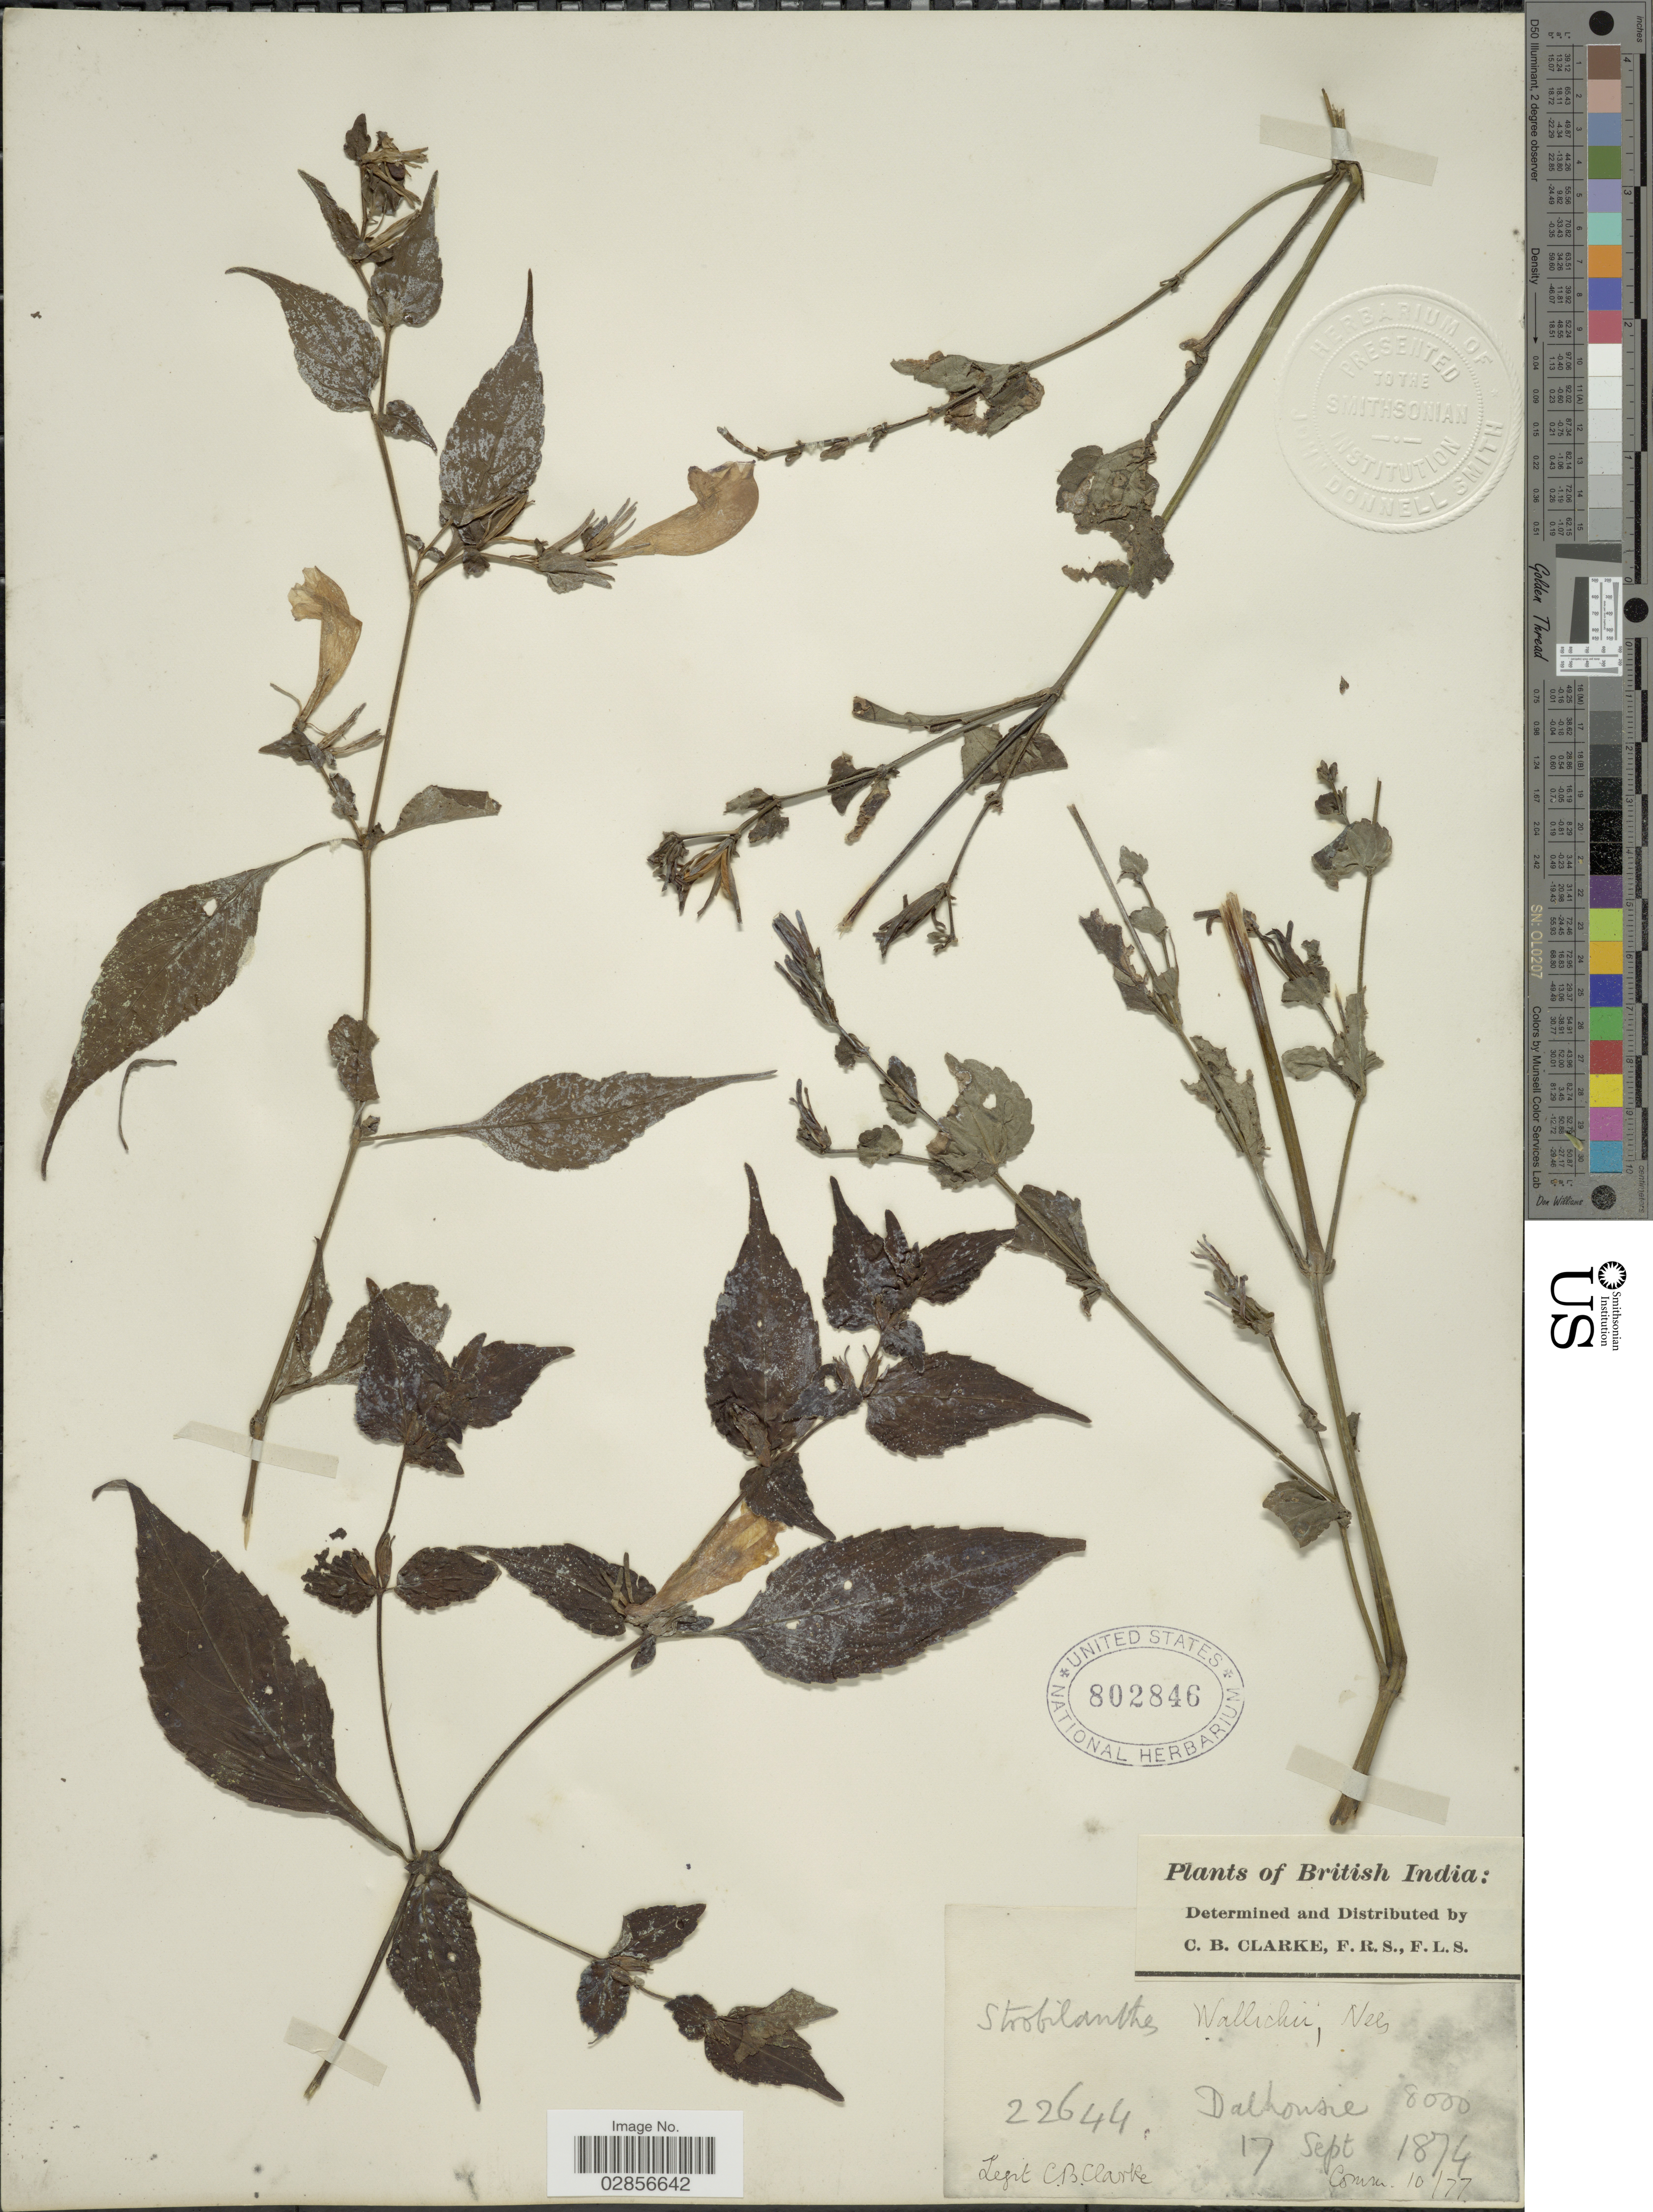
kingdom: Plantae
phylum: Tracheophyta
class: Magnoliopsida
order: Lamiales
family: Acanthaceae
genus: Strobilanthes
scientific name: Strobilanthes wallichii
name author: Nees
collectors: C. B. Clarke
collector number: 22644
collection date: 1874-09-19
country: India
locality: British India, Dalhousie.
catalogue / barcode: US 802846